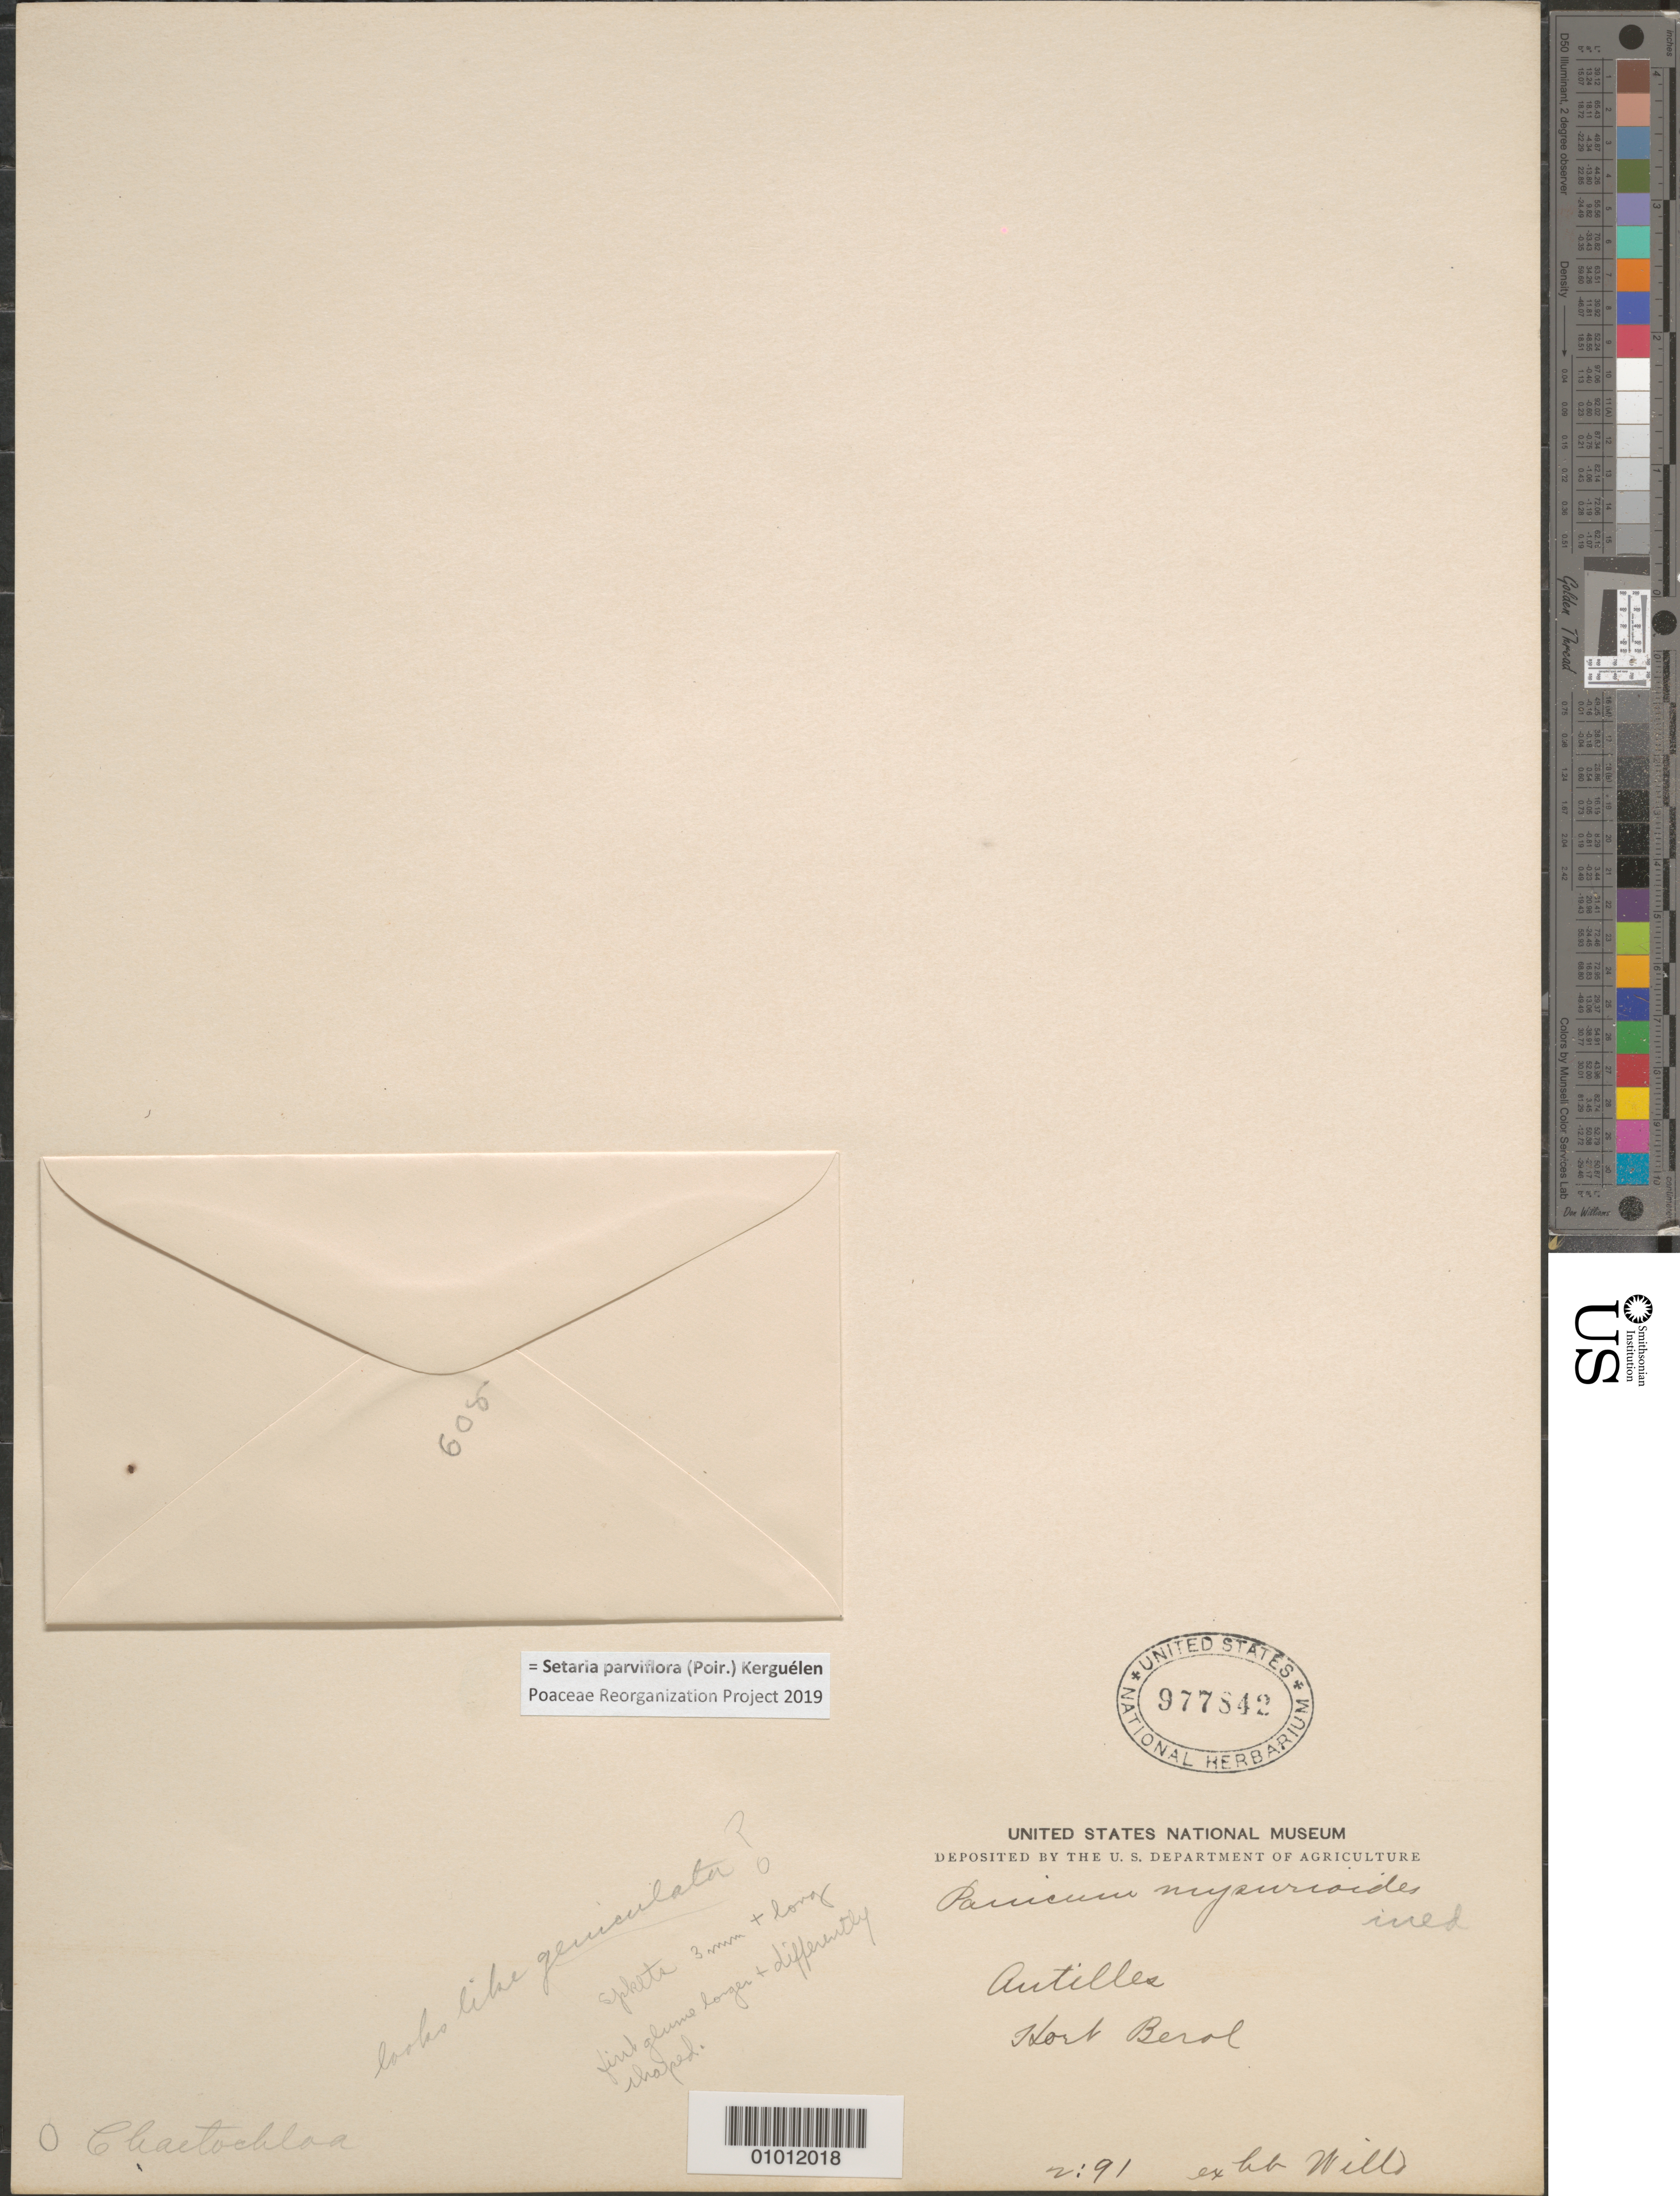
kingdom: Plantae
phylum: Tracheophyta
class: Liliopsida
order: Poales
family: Poaceae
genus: Setaria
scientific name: Setaria parviflora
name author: (Poir.) Kerguélen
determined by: Poaceae Reorganization Project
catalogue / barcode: US 977842